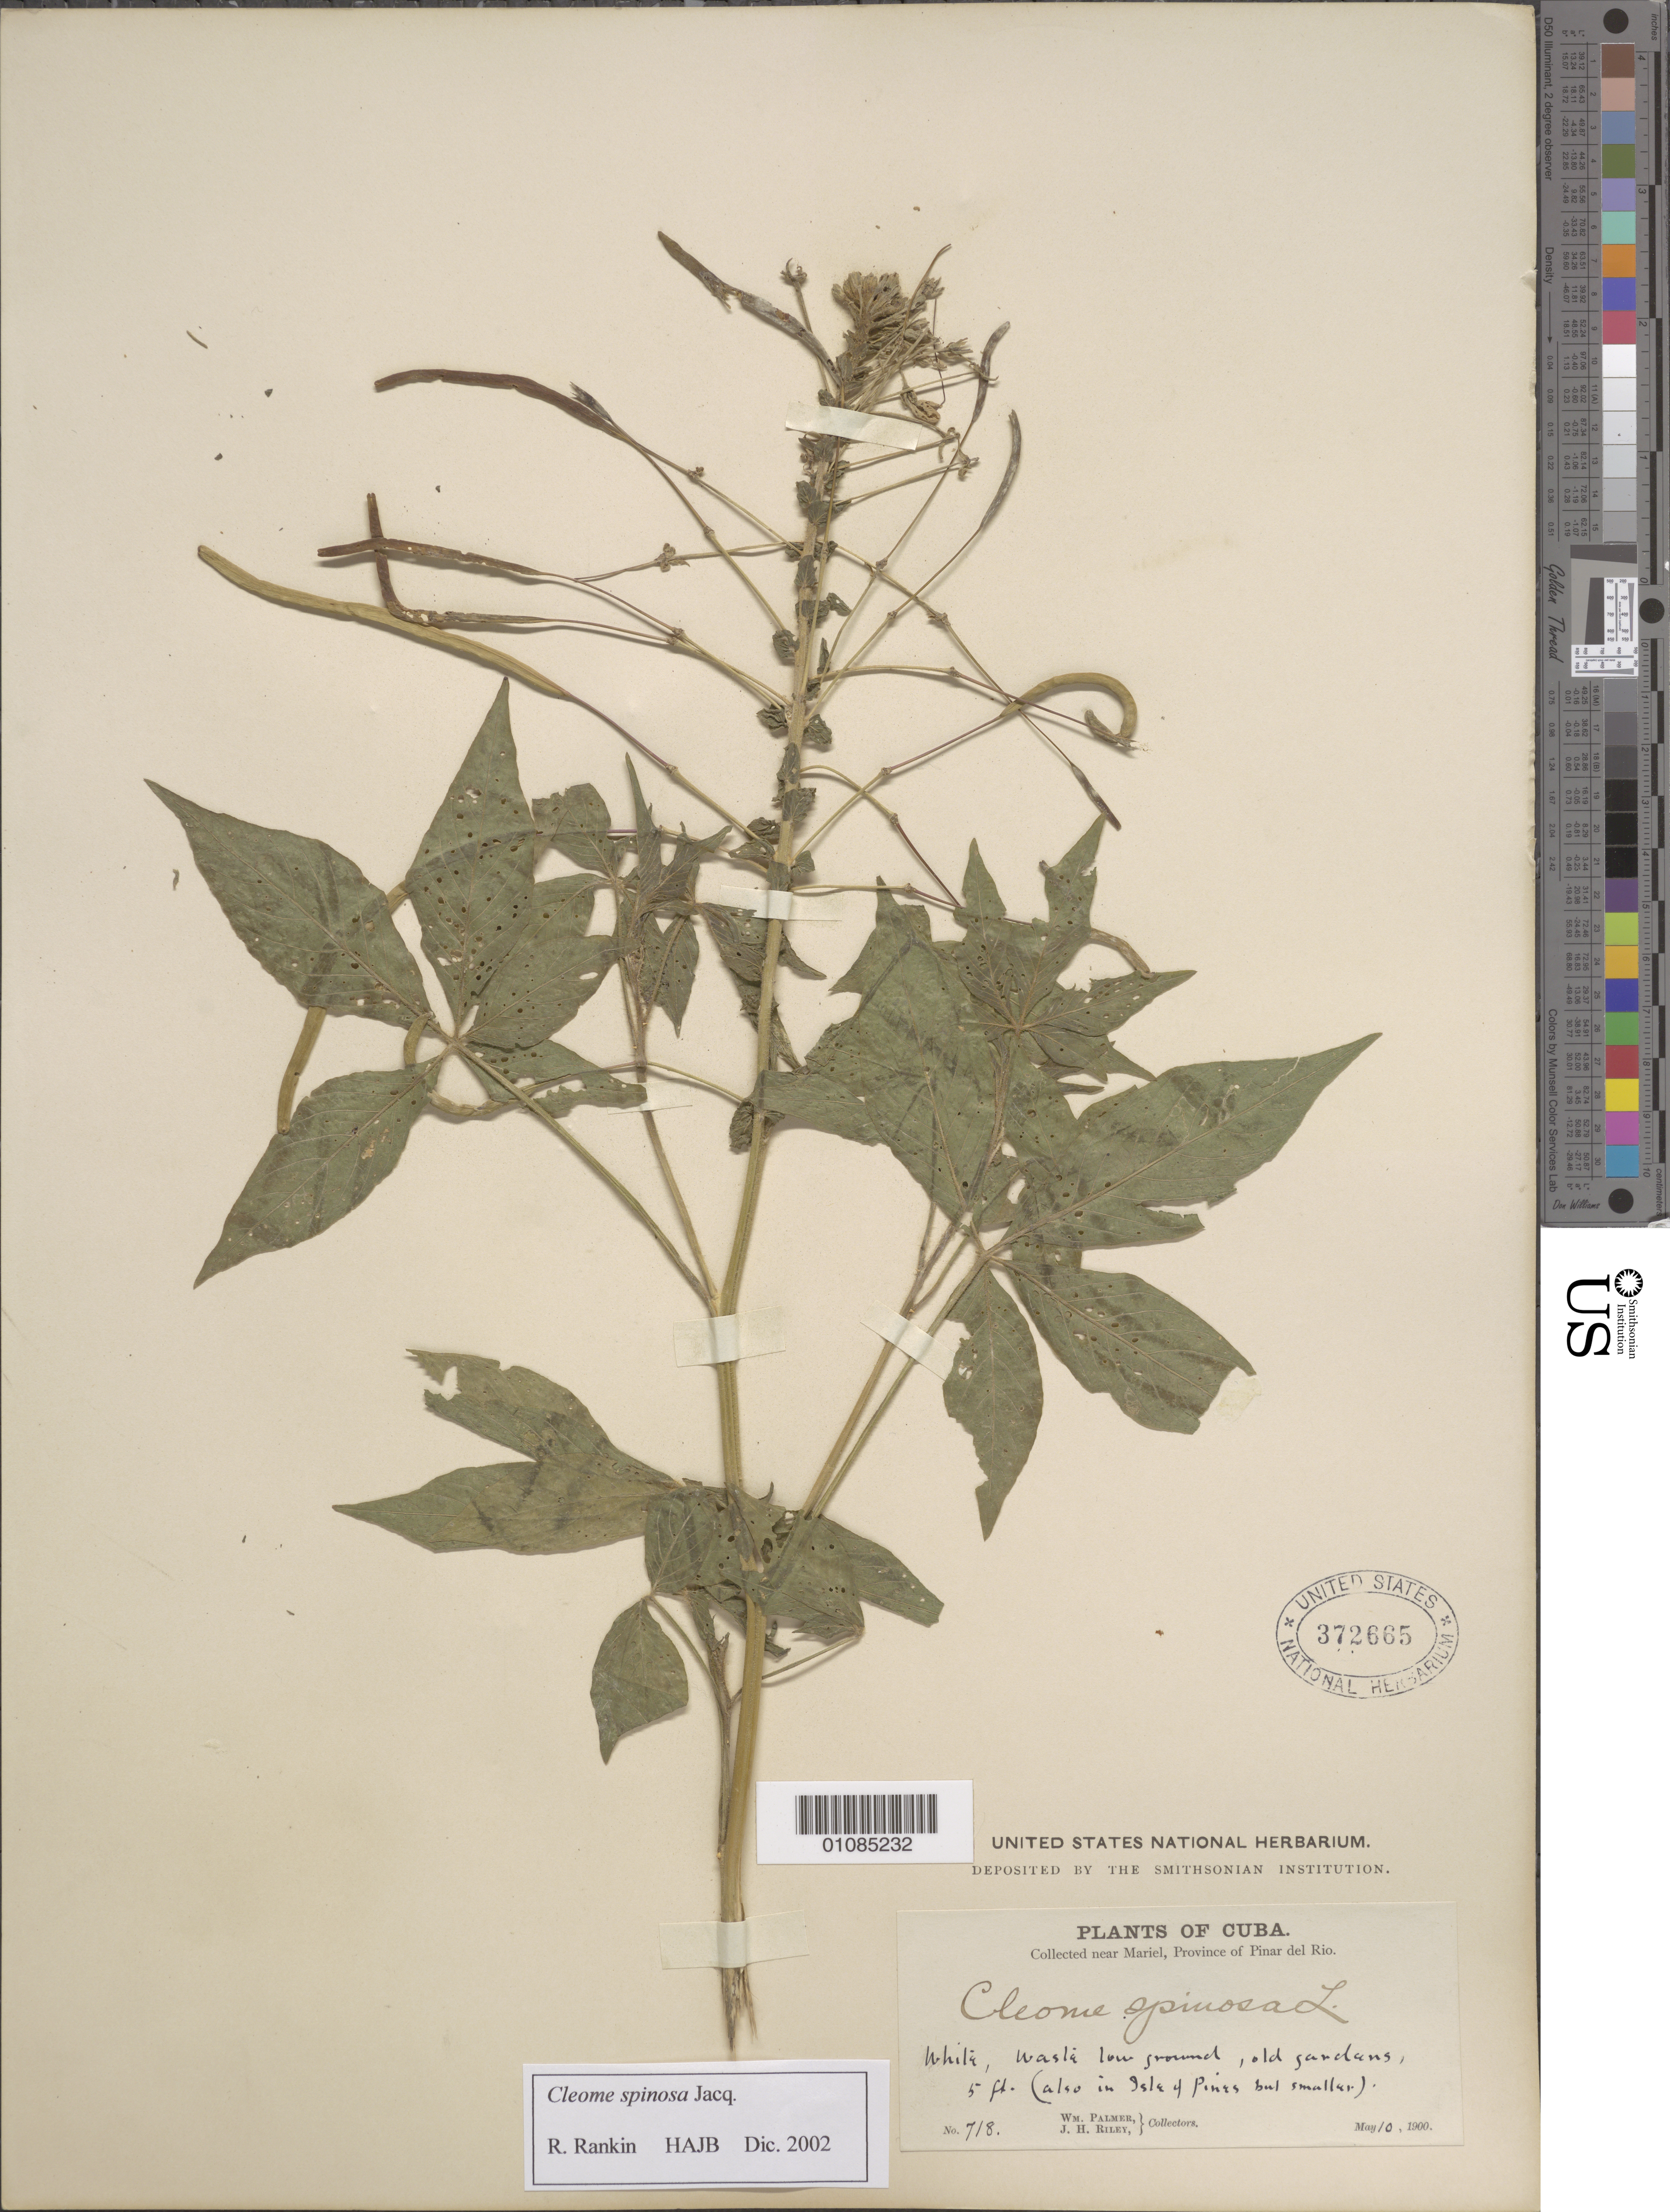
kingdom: Plantae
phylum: Tracheophyta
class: Magnoliopsida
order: Brassicales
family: Cleomaceae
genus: Tarenaya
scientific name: Tarenaya spinosa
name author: (Jacq.) Raf.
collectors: W. Palmer & J. H. Riley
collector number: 718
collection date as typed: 10 May 1900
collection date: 1900-05-10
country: Cuba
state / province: La Habana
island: Cuba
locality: Collected near Mariel, Province of Pinar del Rio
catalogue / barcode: US 372665